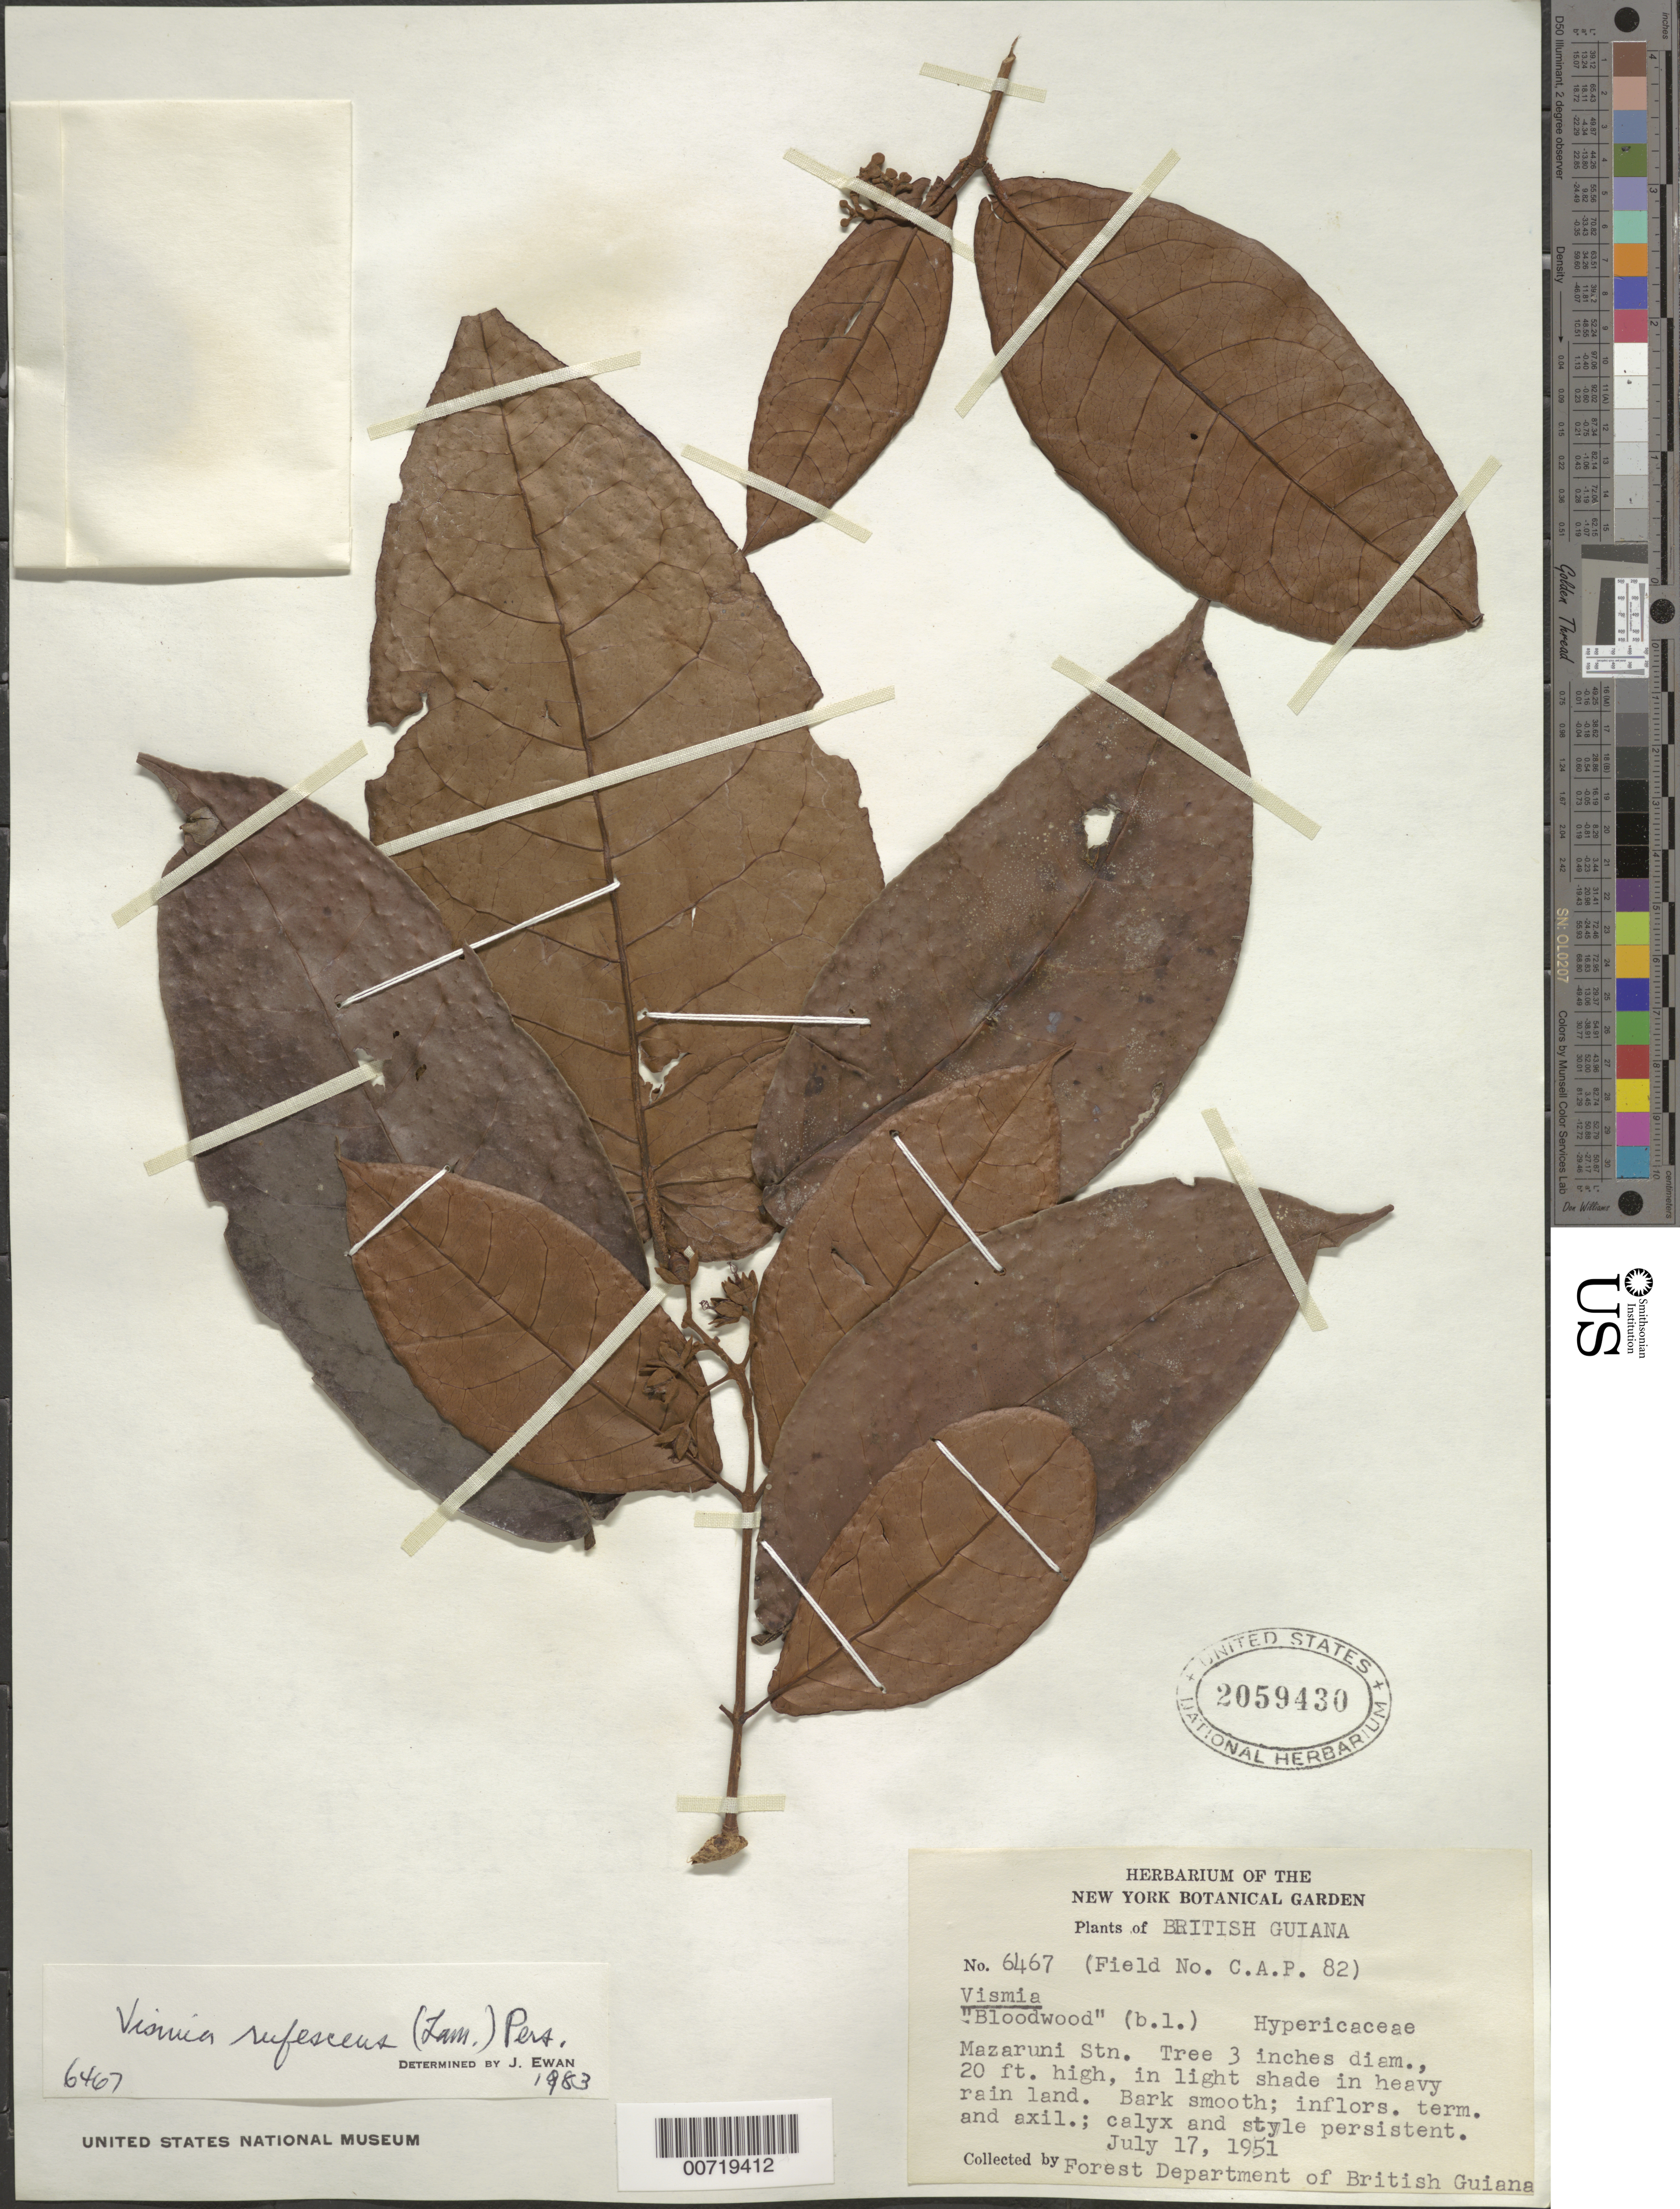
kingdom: Plantae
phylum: Tracheophyta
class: Magnoliopsida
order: Malpighiales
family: Hypericaceae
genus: Vismia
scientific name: Vismia rufescens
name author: (Lam.) Pers.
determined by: Ewan, J. A.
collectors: Forest Dept. B. G. & British Guiana Forestry Dept.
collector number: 6467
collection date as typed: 17-Jul-51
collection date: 1951-07-17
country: Guyana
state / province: Cuyuni-Mazaruni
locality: Mazaruni Station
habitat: In light shade in heavy rain land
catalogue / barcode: US 2059430